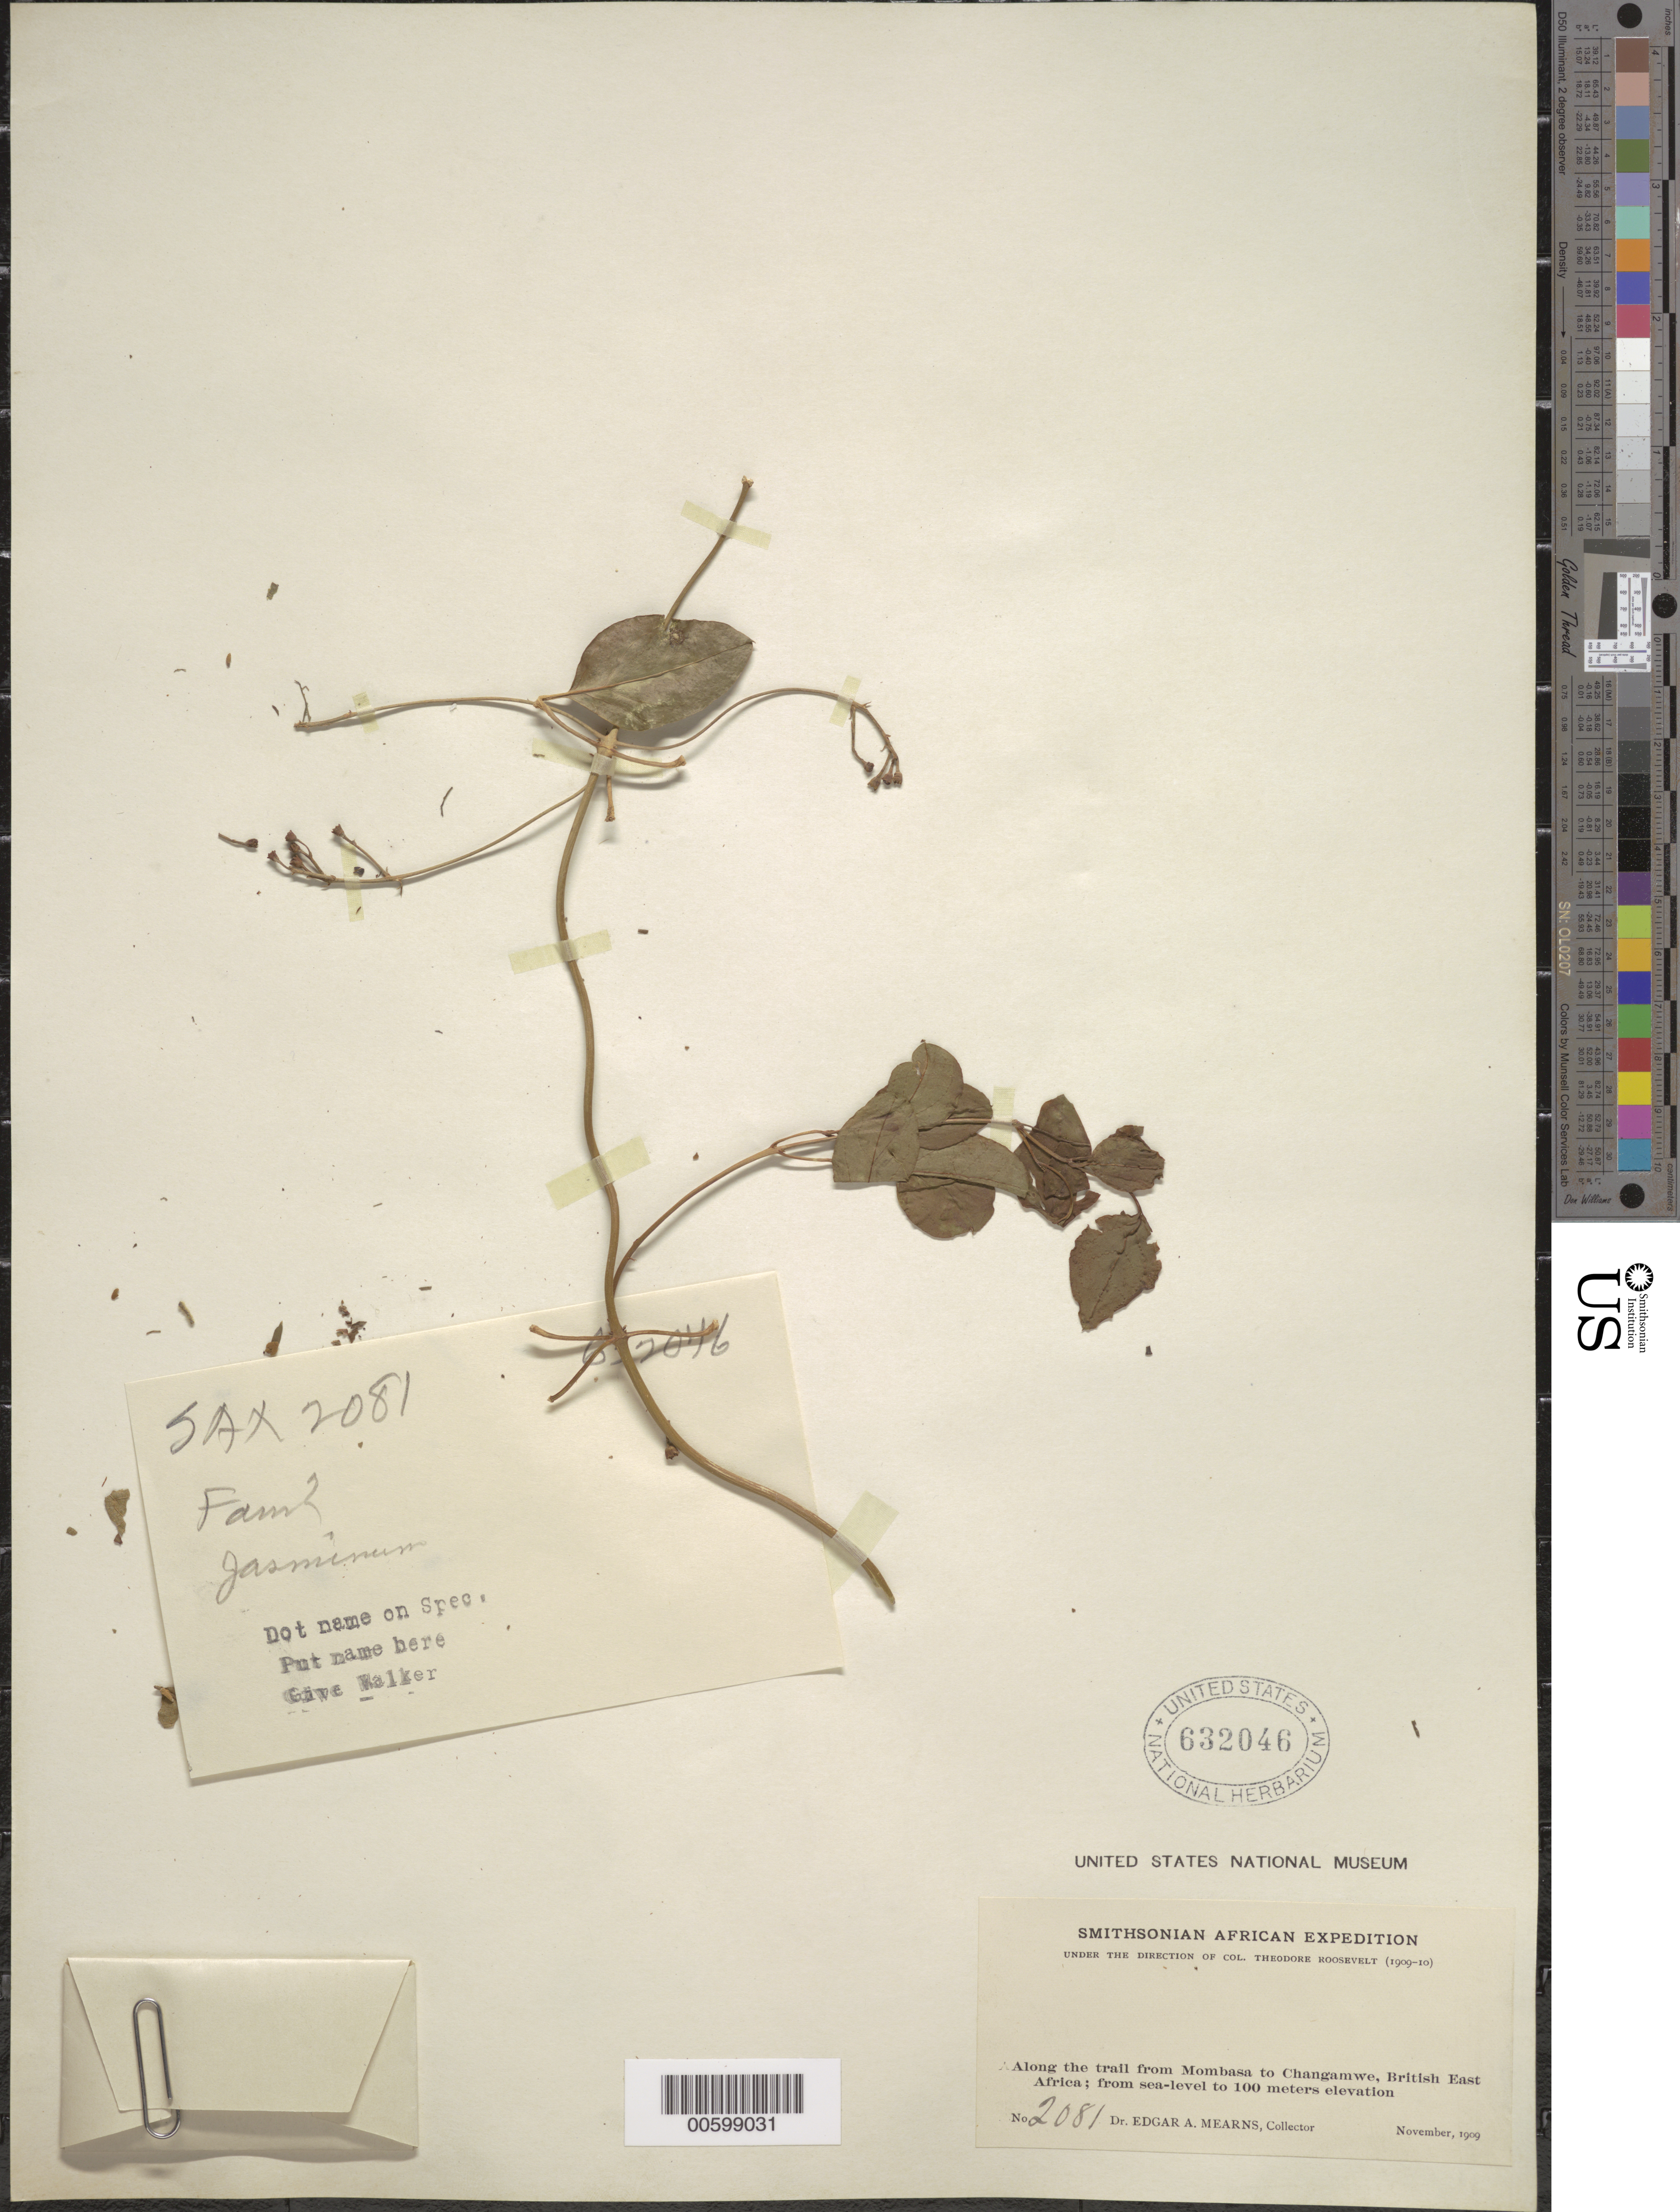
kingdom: Plantae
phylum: Tracheophyta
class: Magnoliopsida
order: Lamiales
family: Oleaceae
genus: Jasminum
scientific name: Jasminum sp.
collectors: E. A. Mearns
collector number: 2081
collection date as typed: Nov 1909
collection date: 1909-11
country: Kenya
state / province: Mombasa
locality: Along the trail from Mombasa to Changamwe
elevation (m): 100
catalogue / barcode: US 632046